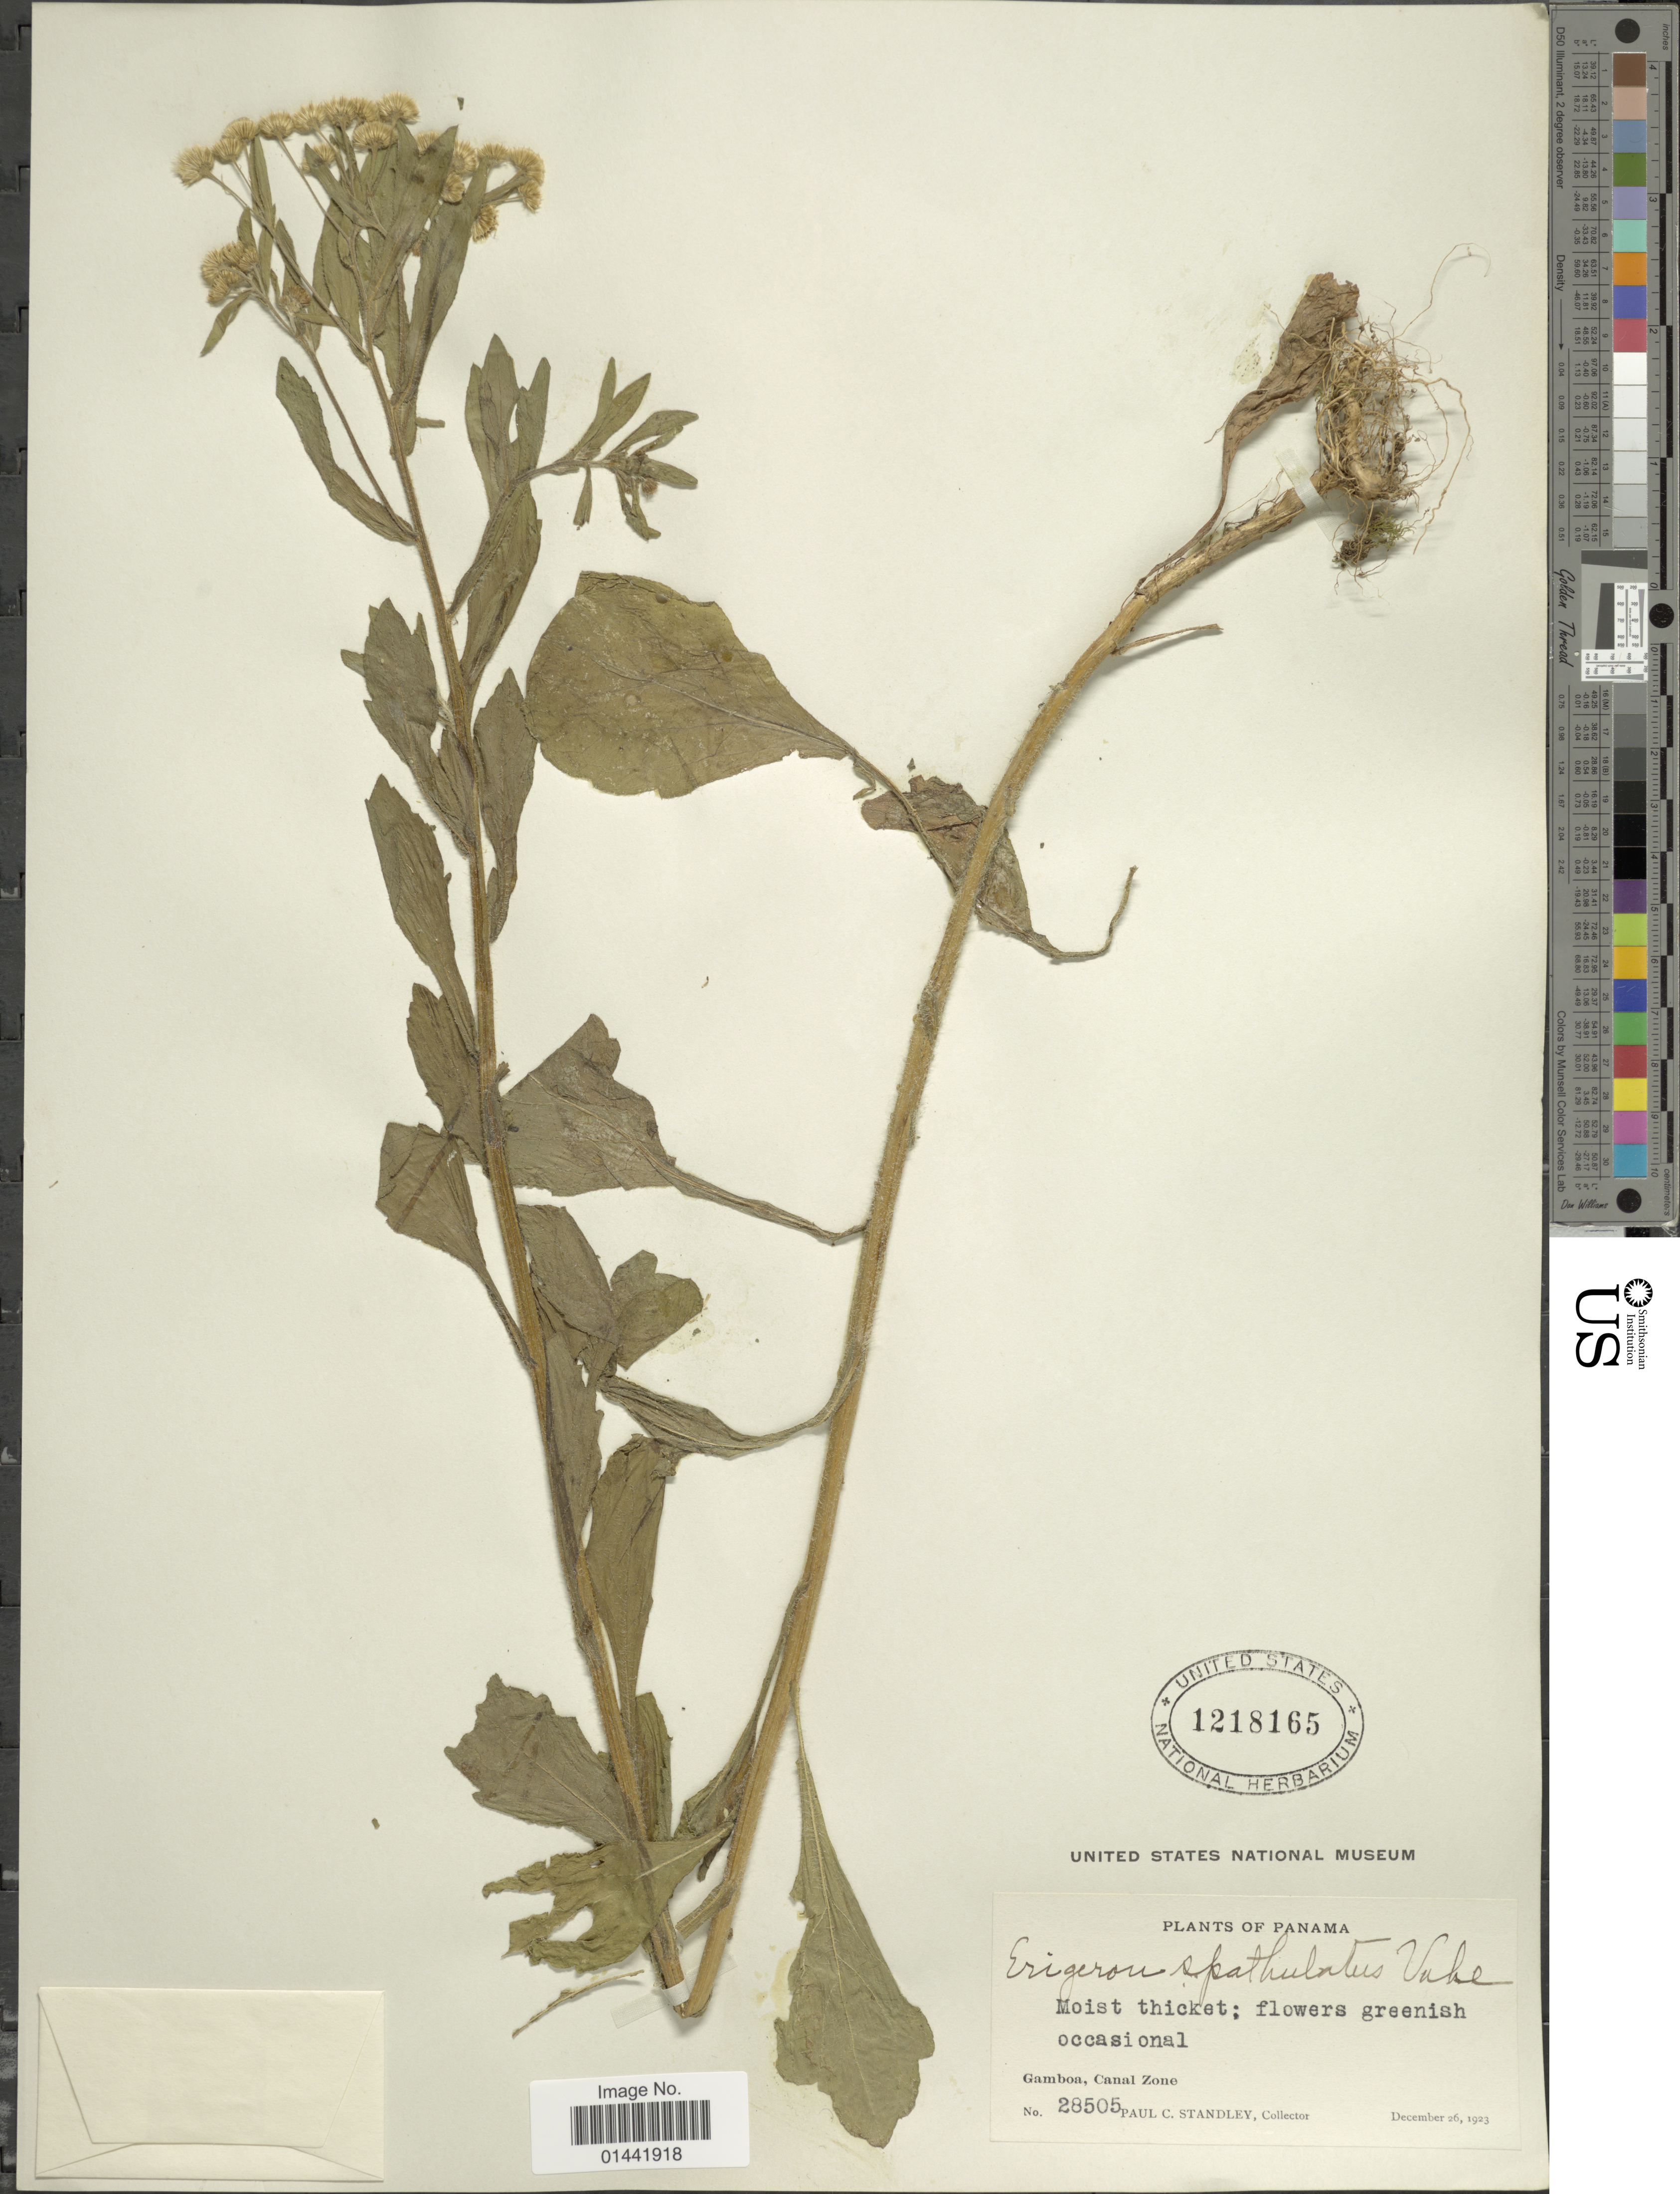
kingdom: Plantae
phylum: Tracheophyta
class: Magnoliopsida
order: Asterales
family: Asteraceae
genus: Erigeron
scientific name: Erigeron spathulatus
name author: Vahl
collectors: P. C. Standley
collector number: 28505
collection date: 1923-12-26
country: Panama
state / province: Colón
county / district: Canal Zone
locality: Moist thicket, Gamboa, Canal Zone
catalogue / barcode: US 1218165